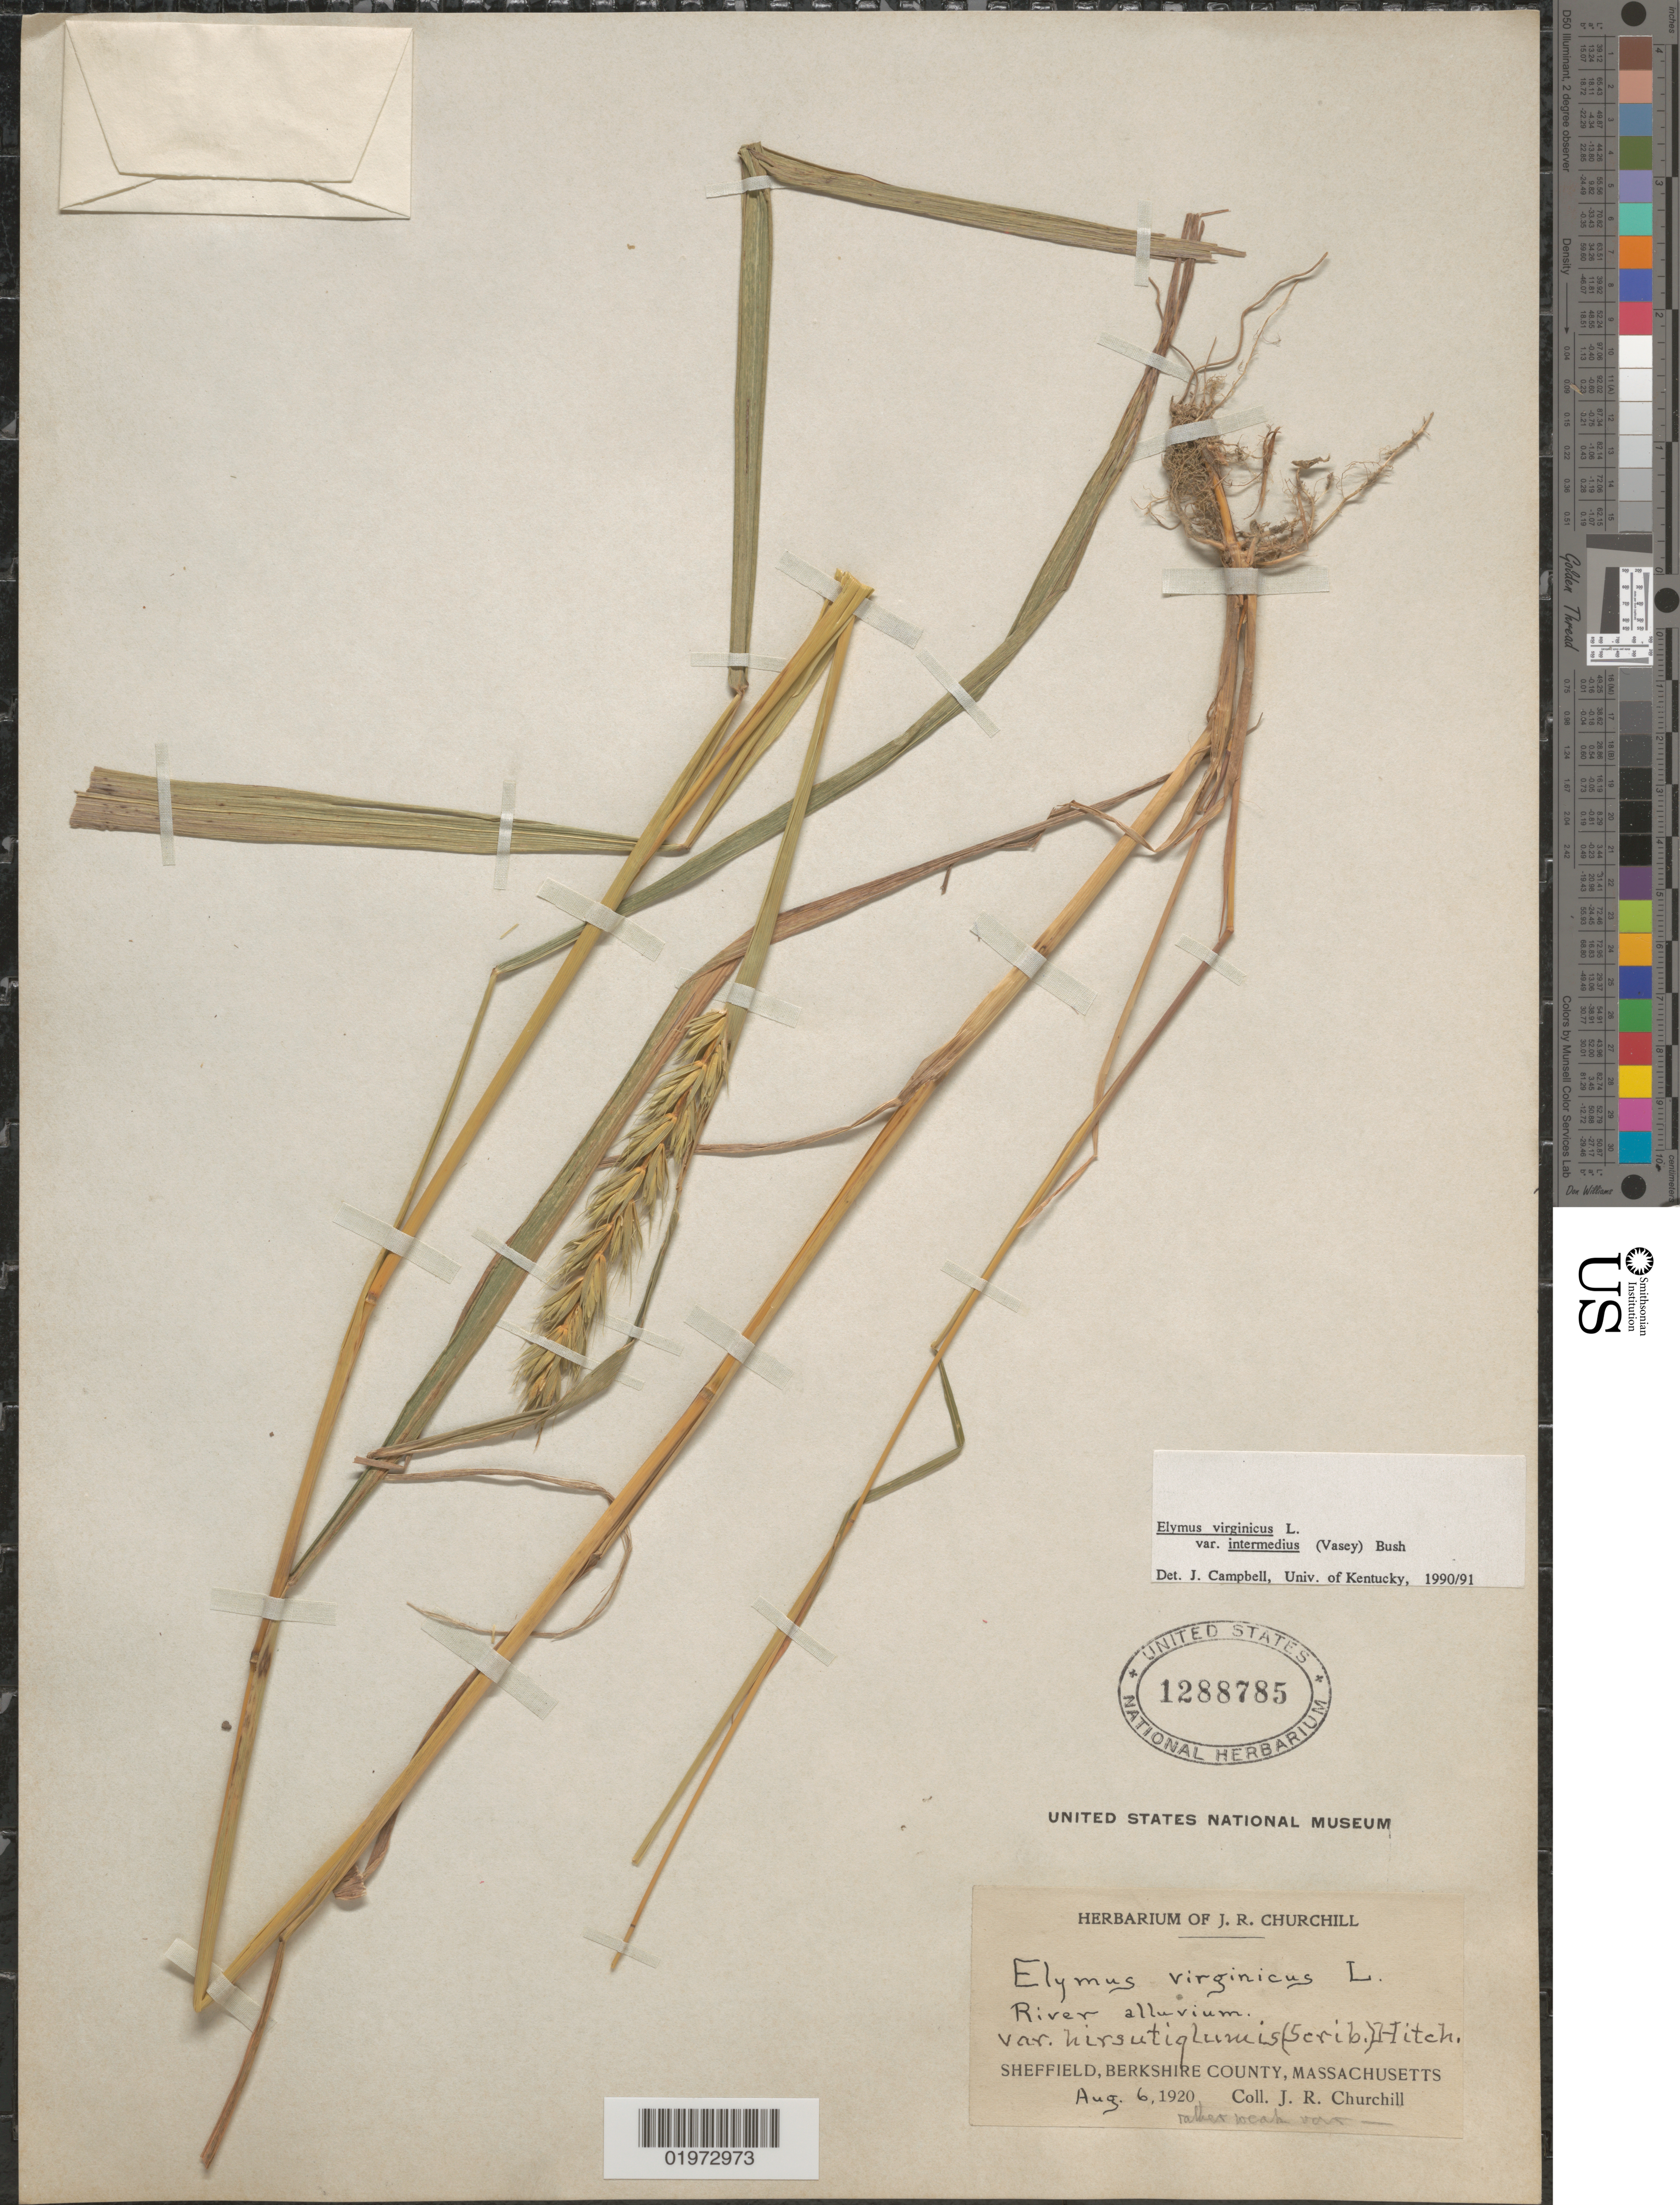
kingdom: Plantae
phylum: Tracheophyta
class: Liliopsida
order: Poales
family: Poaceae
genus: Elymus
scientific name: Elymus virginicus var. intermedius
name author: L.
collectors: J. Churchill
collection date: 1920-08-06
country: United States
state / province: Massachusetts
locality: Sheffield, Berkshire County.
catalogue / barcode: US 1288785